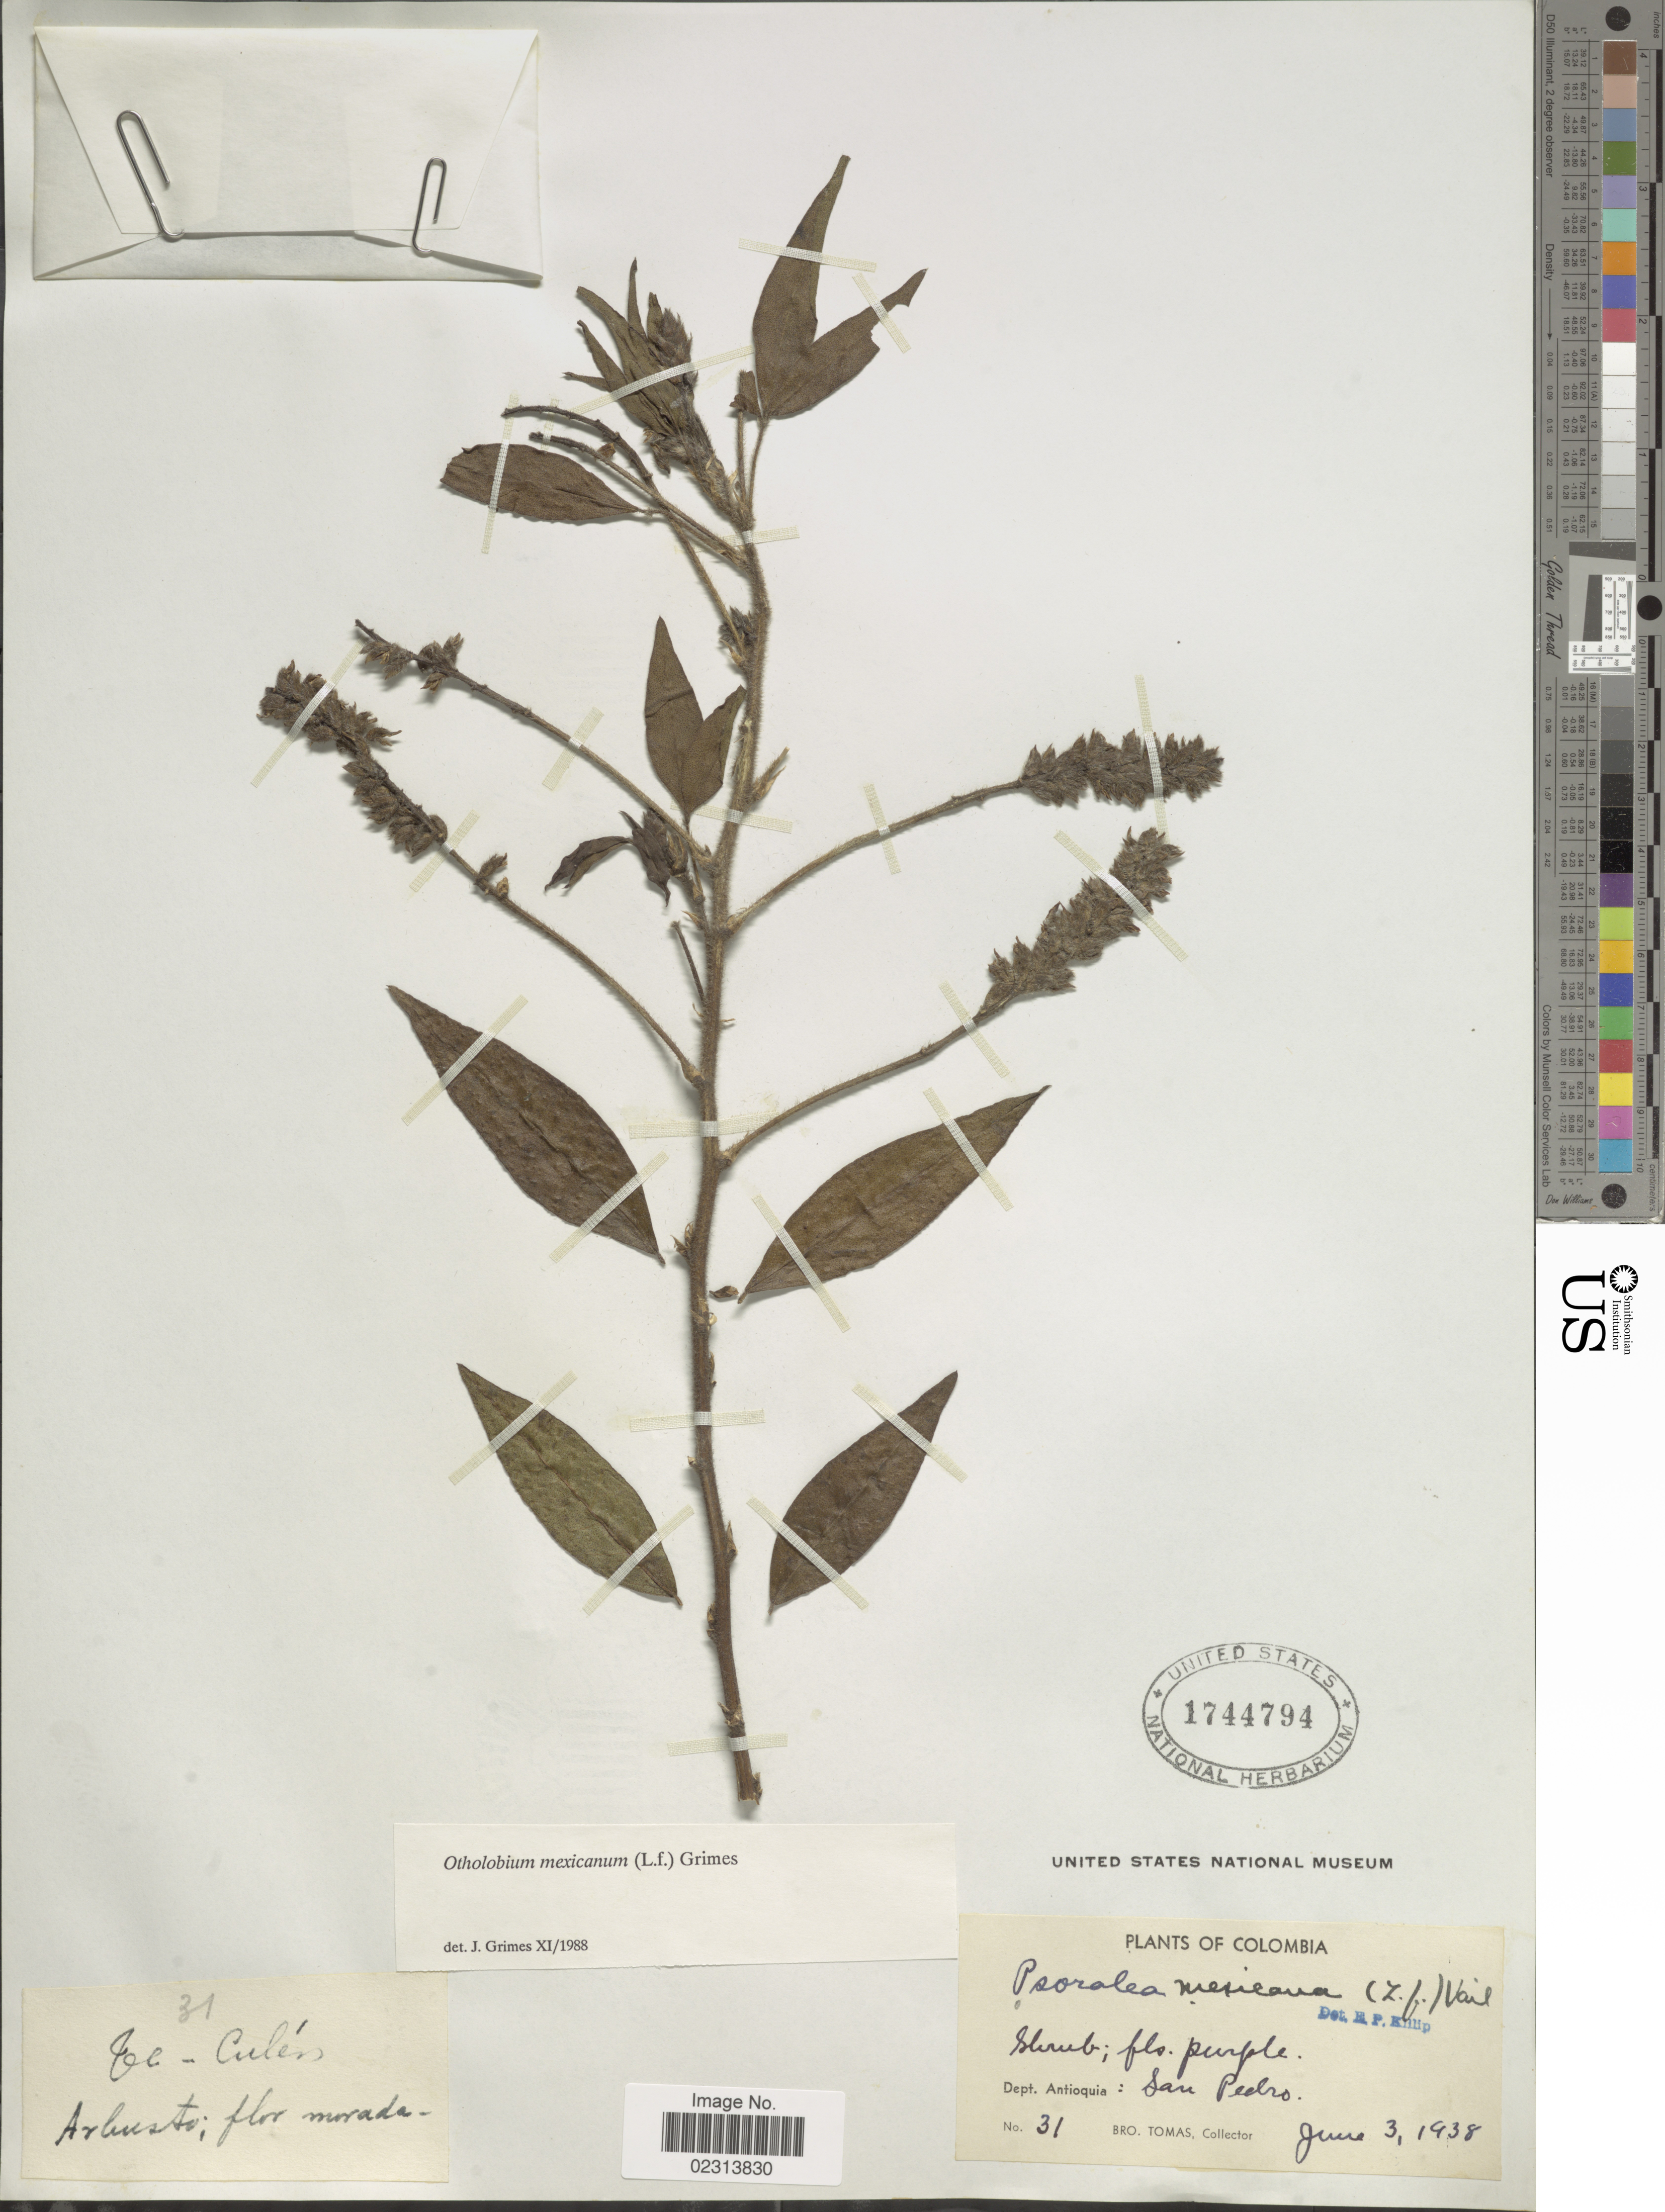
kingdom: Plantae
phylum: Tracheophyta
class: Magnoliopsida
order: Fabales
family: Fabaceae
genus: Otholobium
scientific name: Otholobium mexicanum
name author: (L. f.) J.W. Grimes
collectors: B. Tomas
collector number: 31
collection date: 1938-06-03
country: Colombia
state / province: Antioquia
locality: Dept. Antioquia: San Pedro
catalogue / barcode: US 1744794